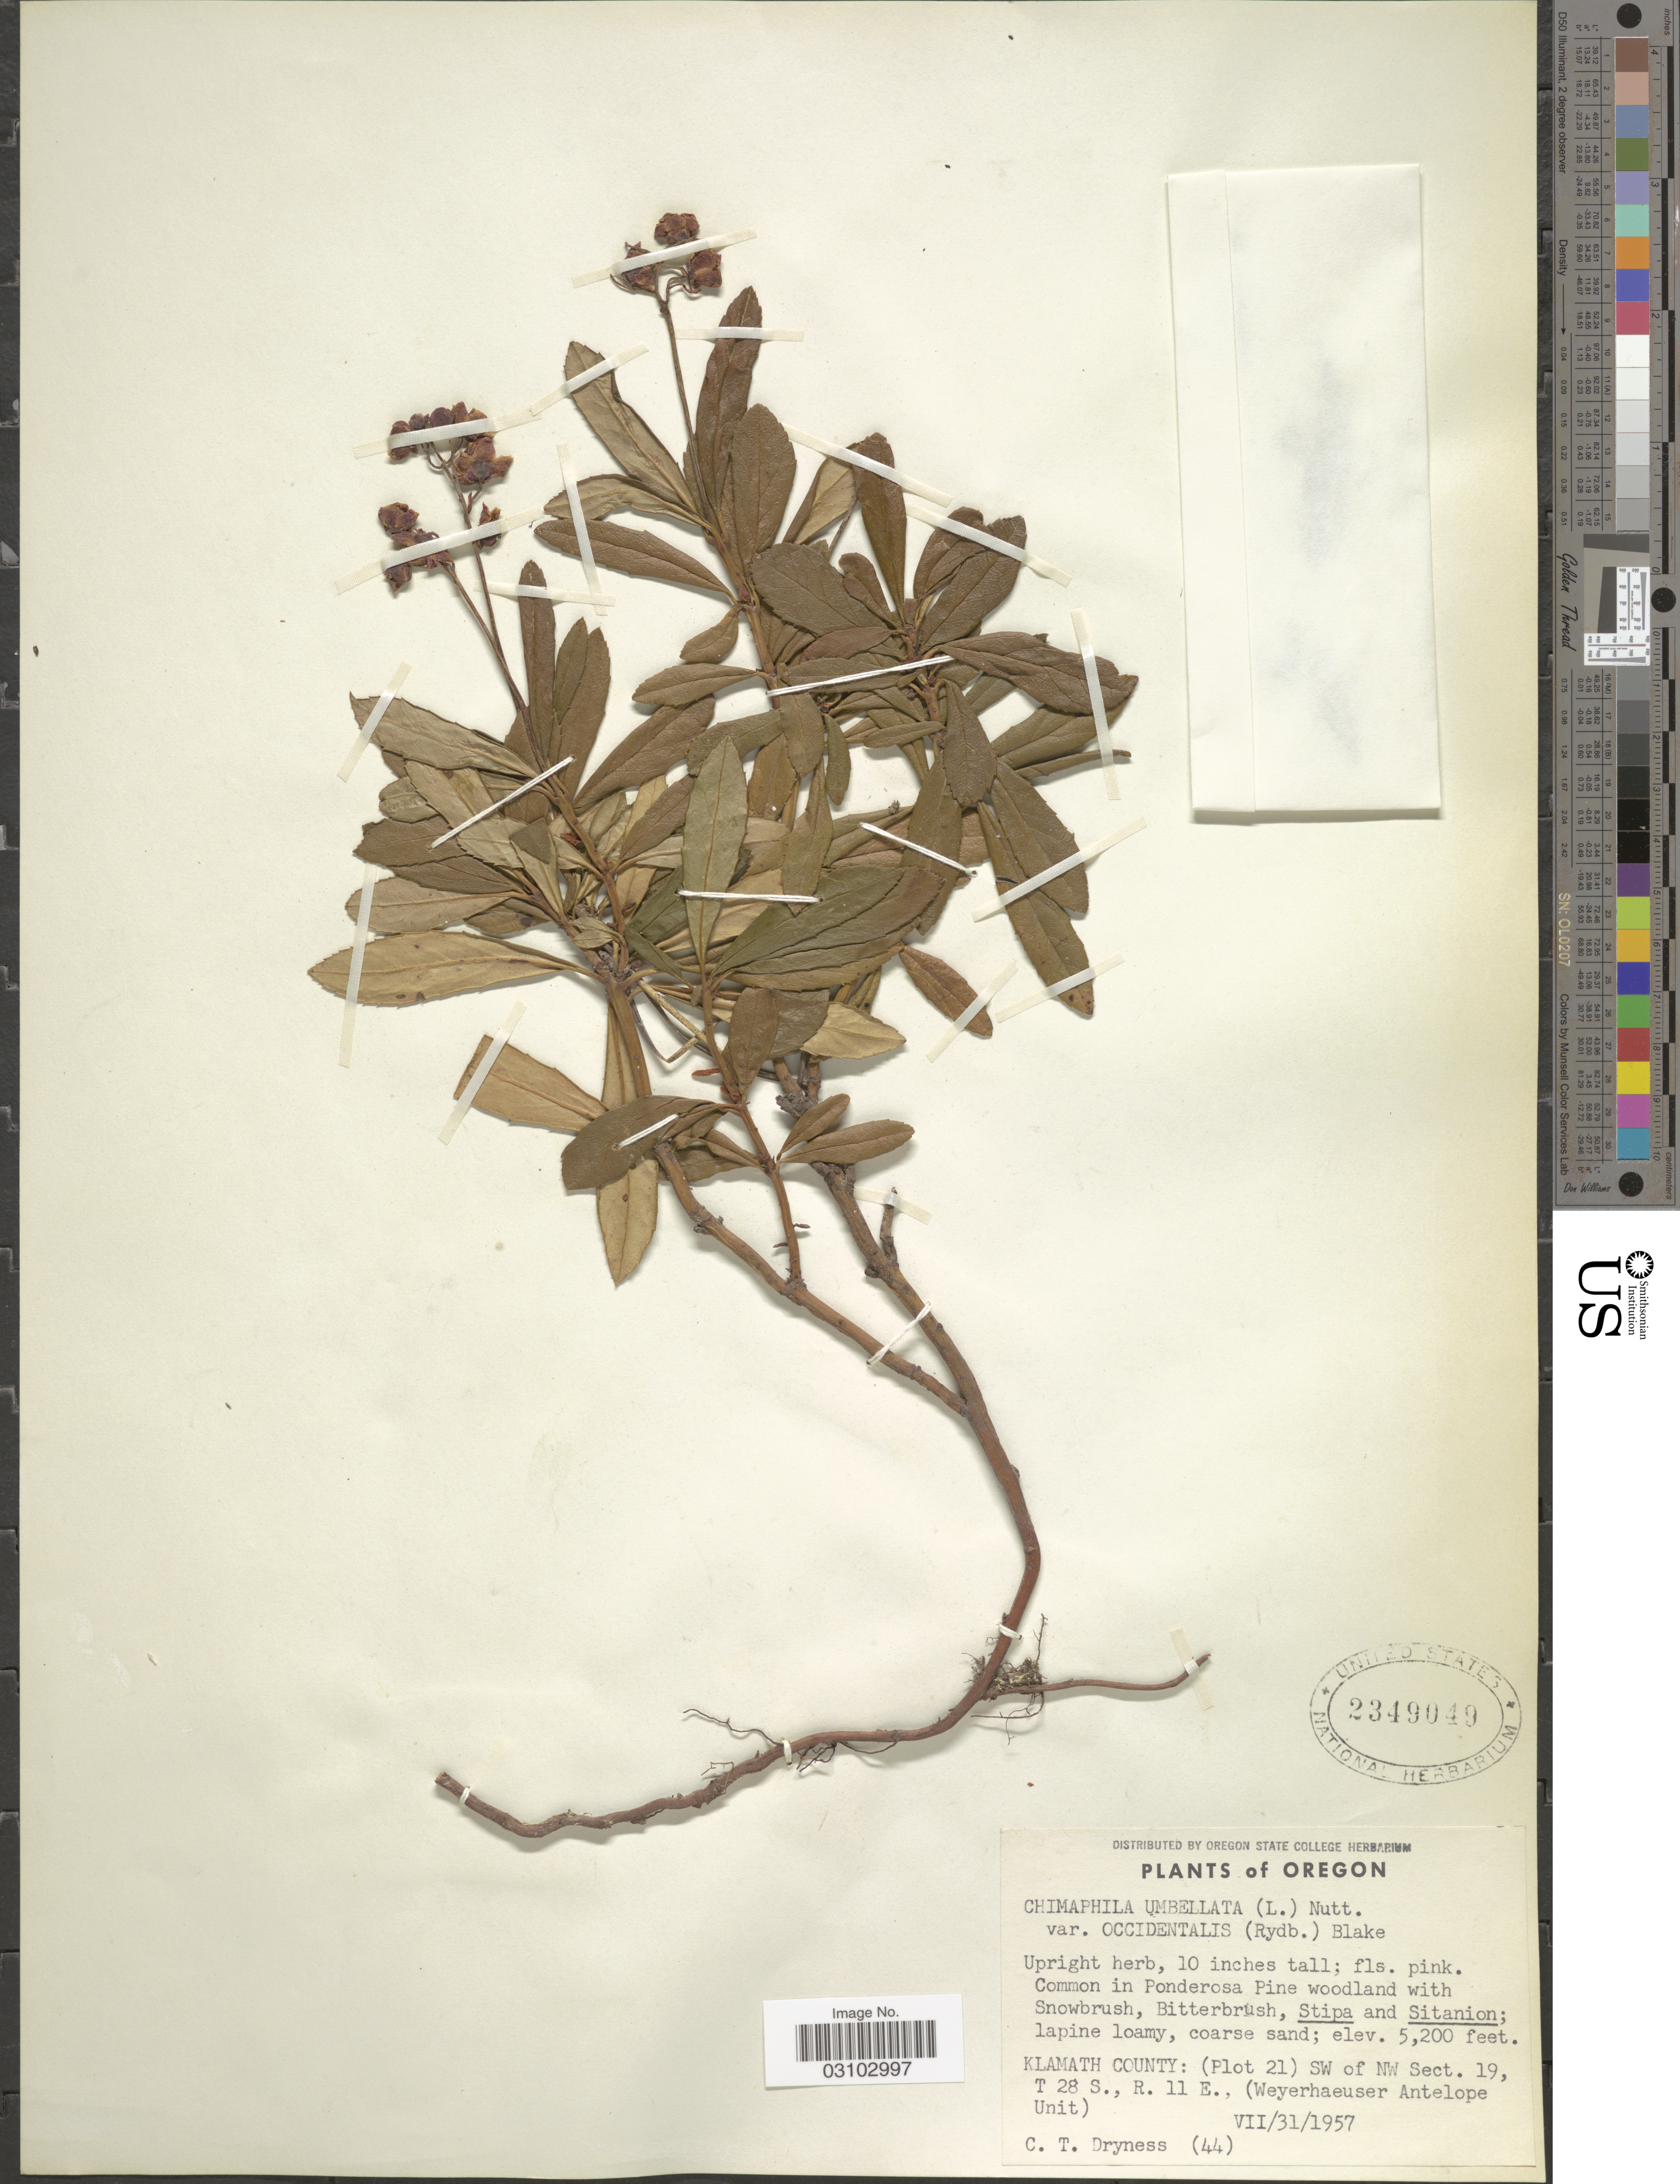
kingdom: Plantae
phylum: Tracheophyta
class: Magnoliopsida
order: Ericales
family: Ericaceae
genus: Chimaphila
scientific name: Chimaphila umbellata subsp. occidentalis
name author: (Rydb.) Hultén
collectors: C. Dryness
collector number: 44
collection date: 1957-07-31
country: United States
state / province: Oregon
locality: Klamath County: (Plot 21) SW of NW Sect. 19, T 28 S., R. 11 E., (Weyerhaeuser Antelope Unite).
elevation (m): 1585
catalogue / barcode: US 2349049